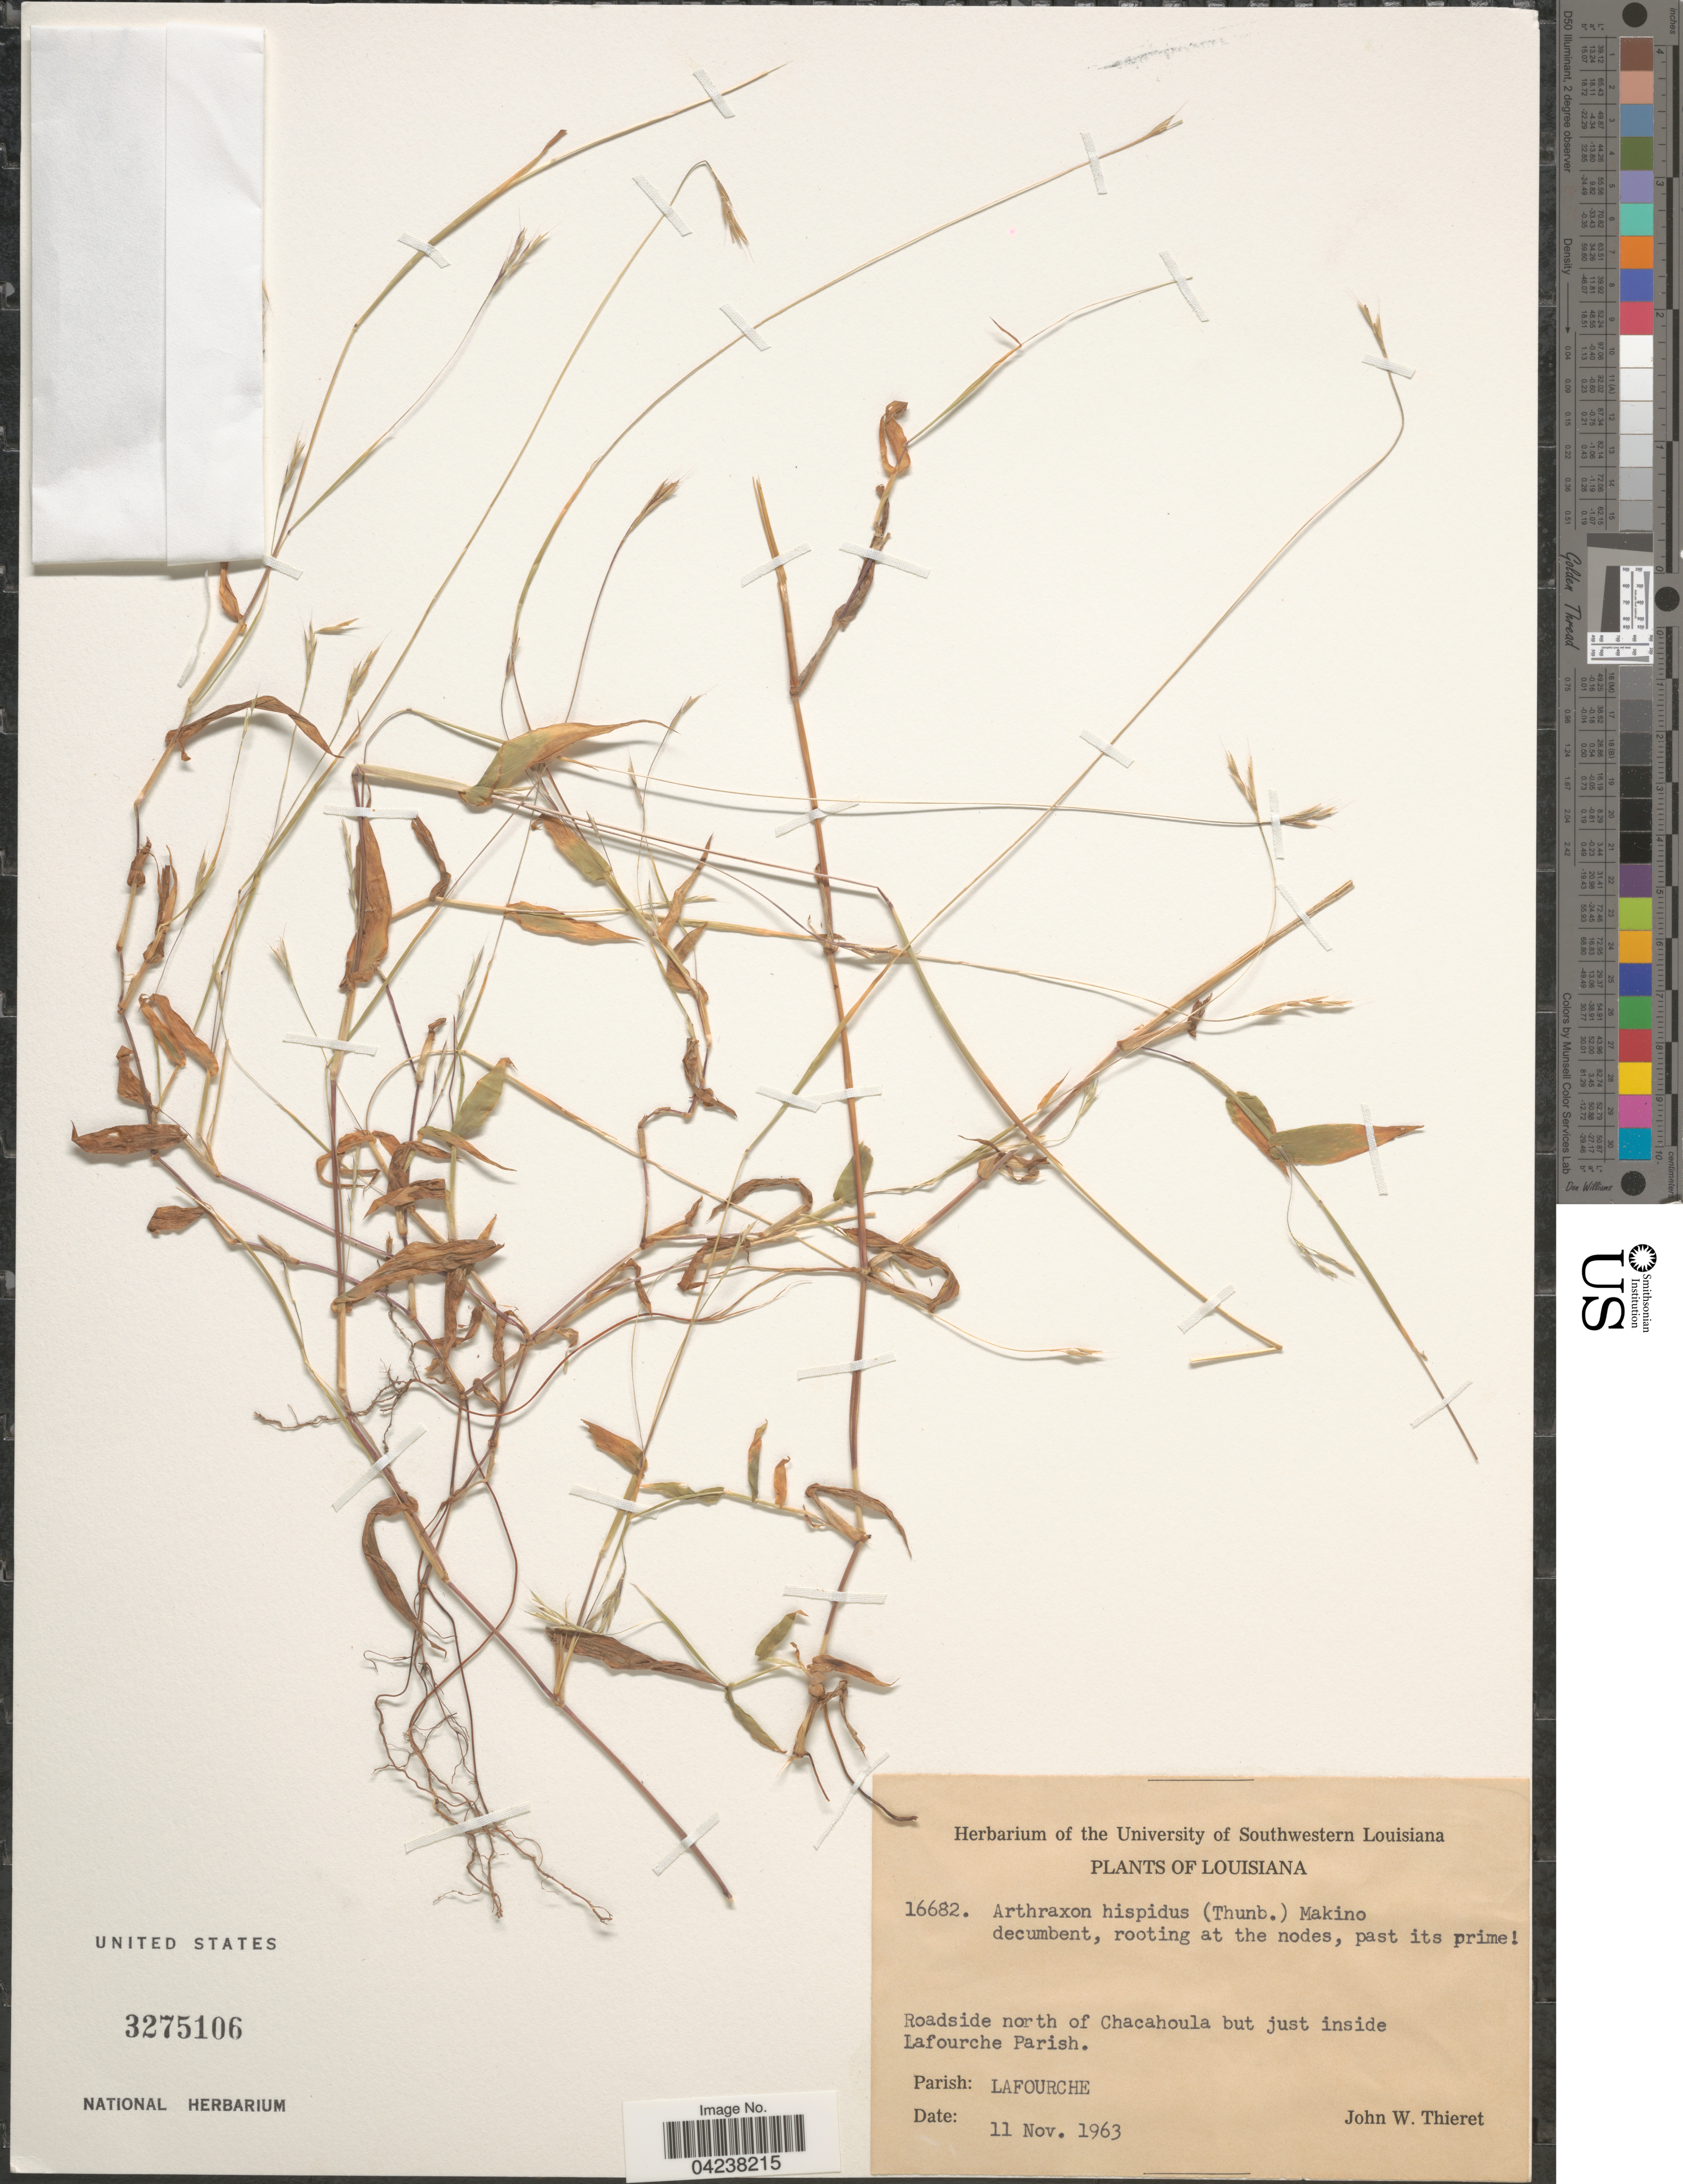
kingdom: Plantae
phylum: Tracheophyta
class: Liliopsida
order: Poales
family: Poaceae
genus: Arthraxon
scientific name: Arthraxon hispidus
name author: (Thunb.) Makino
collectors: J. W. Thieret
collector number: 16682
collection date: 1963-11-11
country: United States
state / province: Louisiana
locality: Roadside north of Chacahoula but just inside Lafourche Parish. Parish: Lafourche.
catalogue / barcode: US 3275106